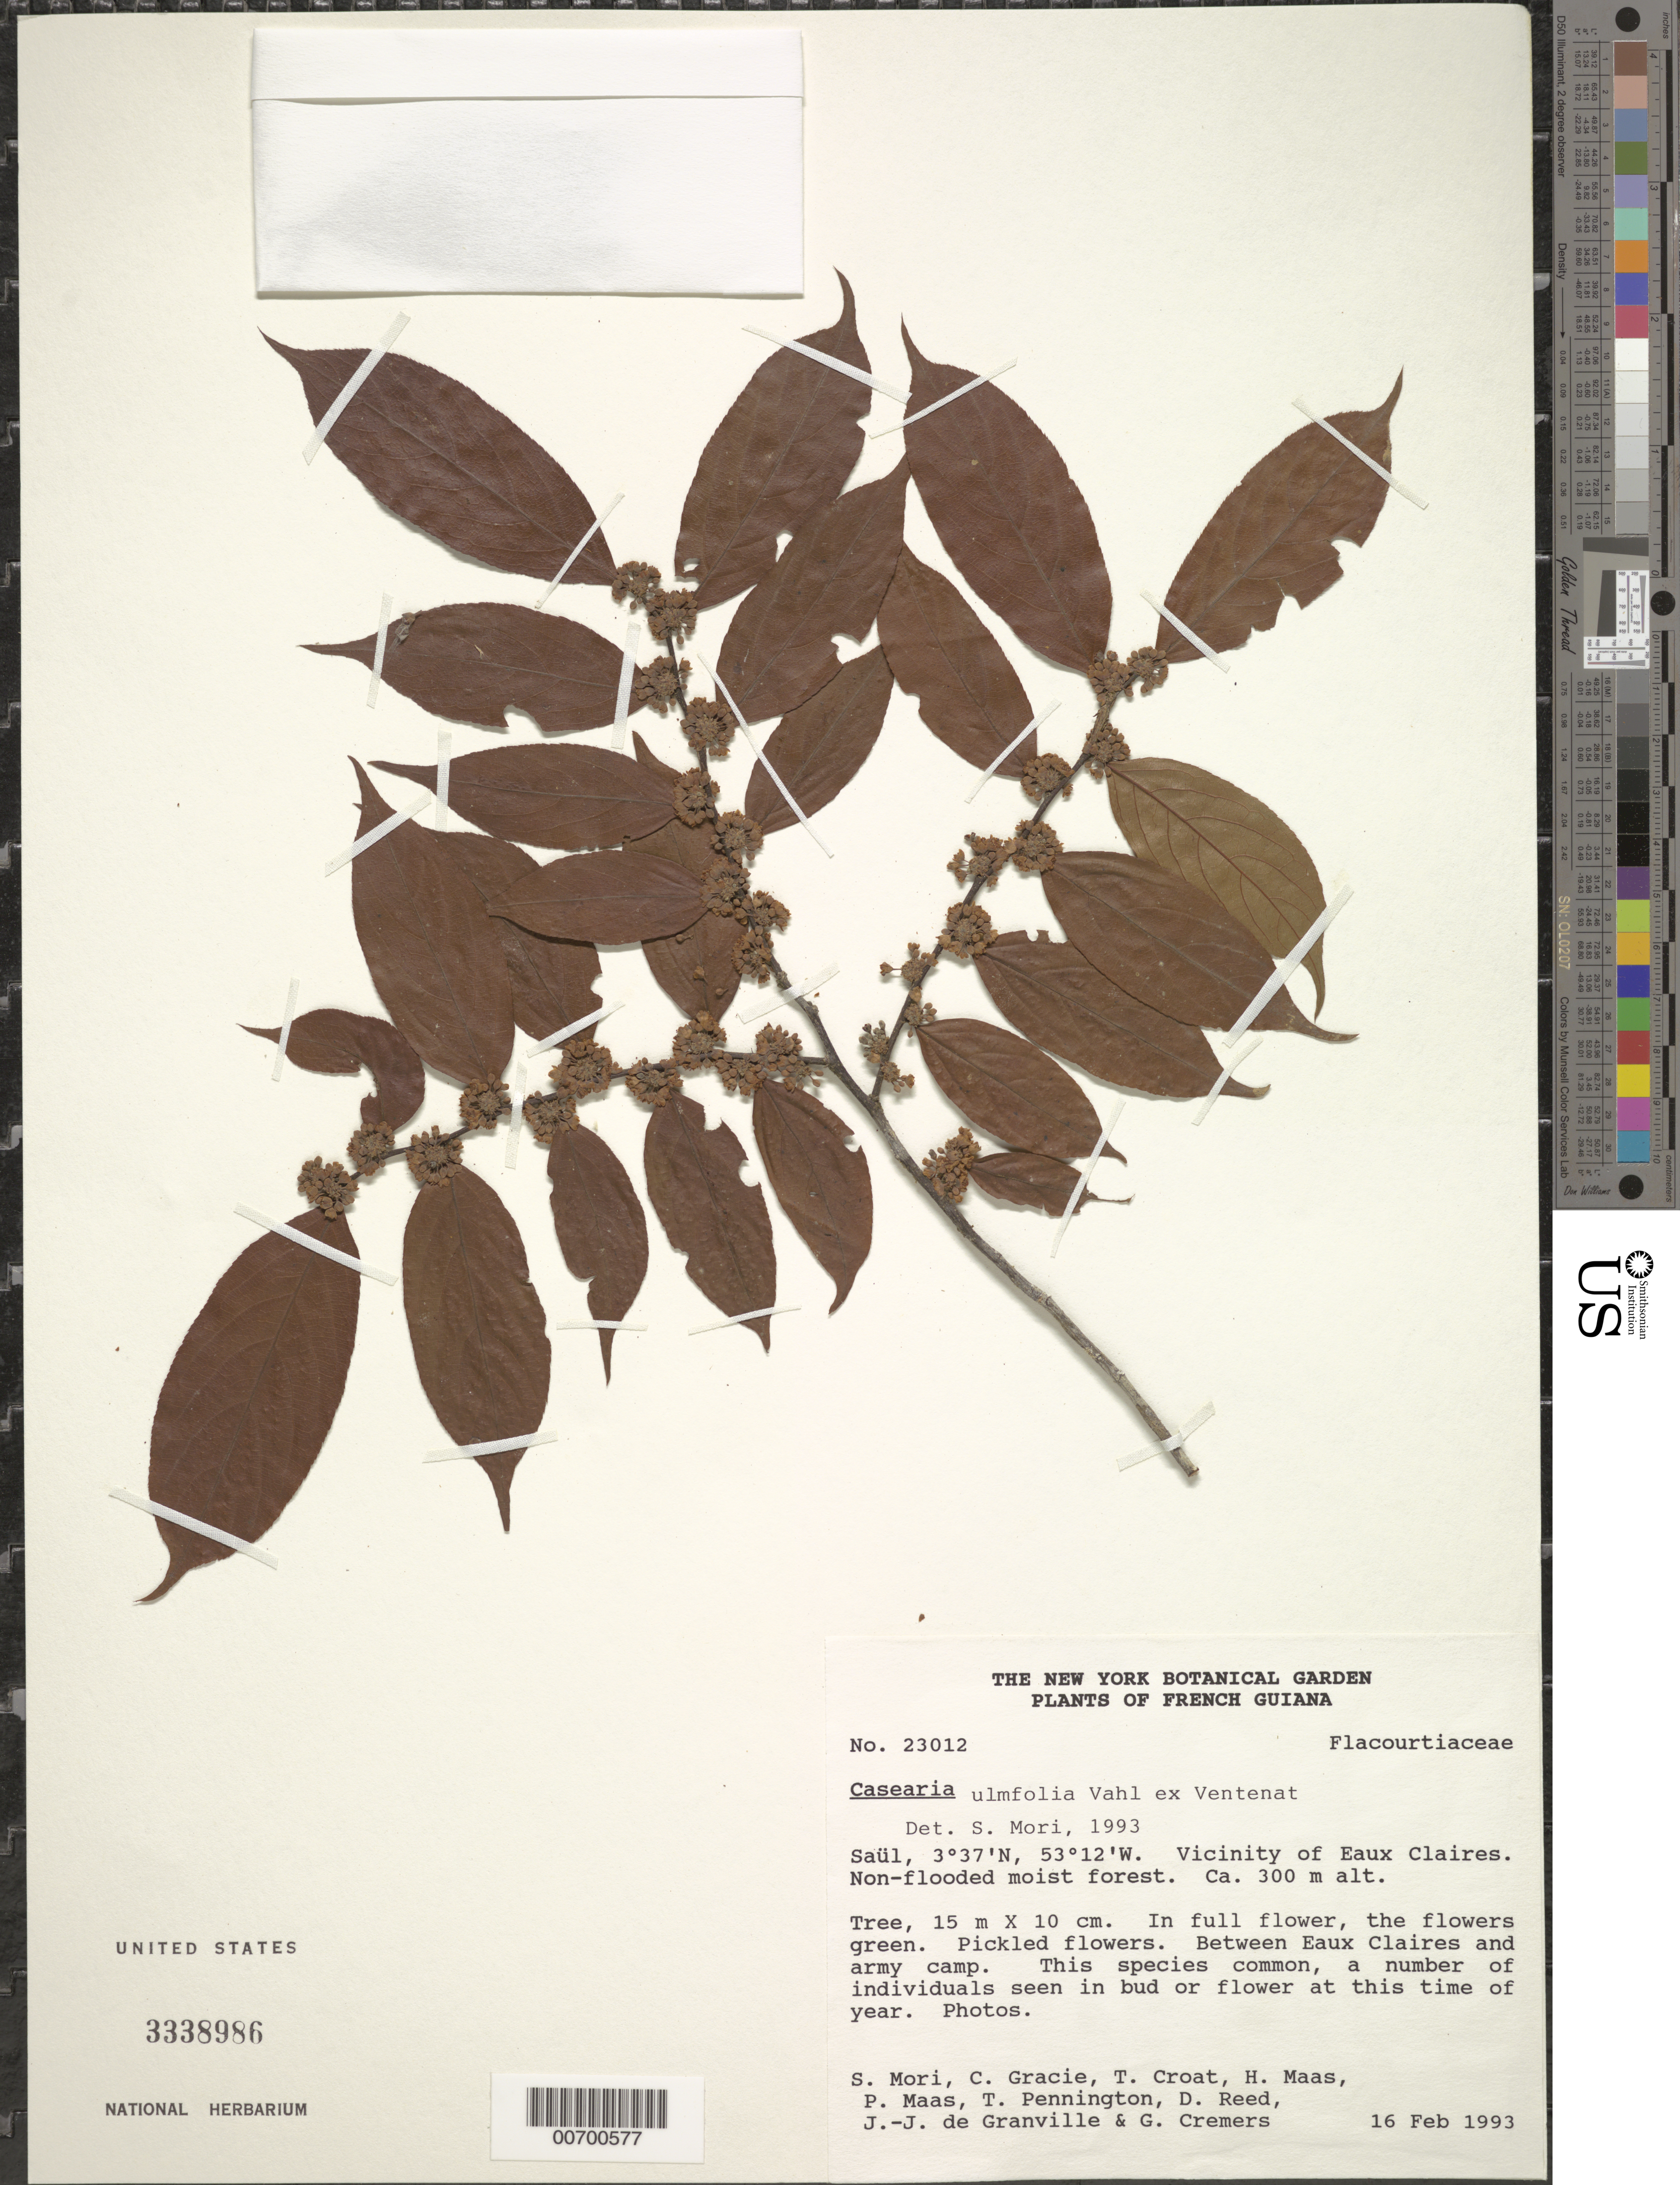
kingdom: Plantae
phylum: Tracheophyta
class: Magnoliopsida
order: Malpighiales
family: Salicaceae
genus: Casearia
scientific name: Casearia ulmifolia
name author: Vahl ex Vent.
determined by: Mori, Scott A.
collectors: S. Mori, C. A. Gracie, T. B. Croat, H. Maas van de Kamer & P. Maas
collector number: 23012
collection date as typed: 16-Feb-93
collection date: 1993-02-16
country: French Guiana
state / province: Saint-Laurent-du-Maroni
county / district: Saül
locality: Saül, vicinity of Eaux Claires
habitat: Non-flooded moist forest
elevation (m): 300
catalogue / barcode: US 3338986